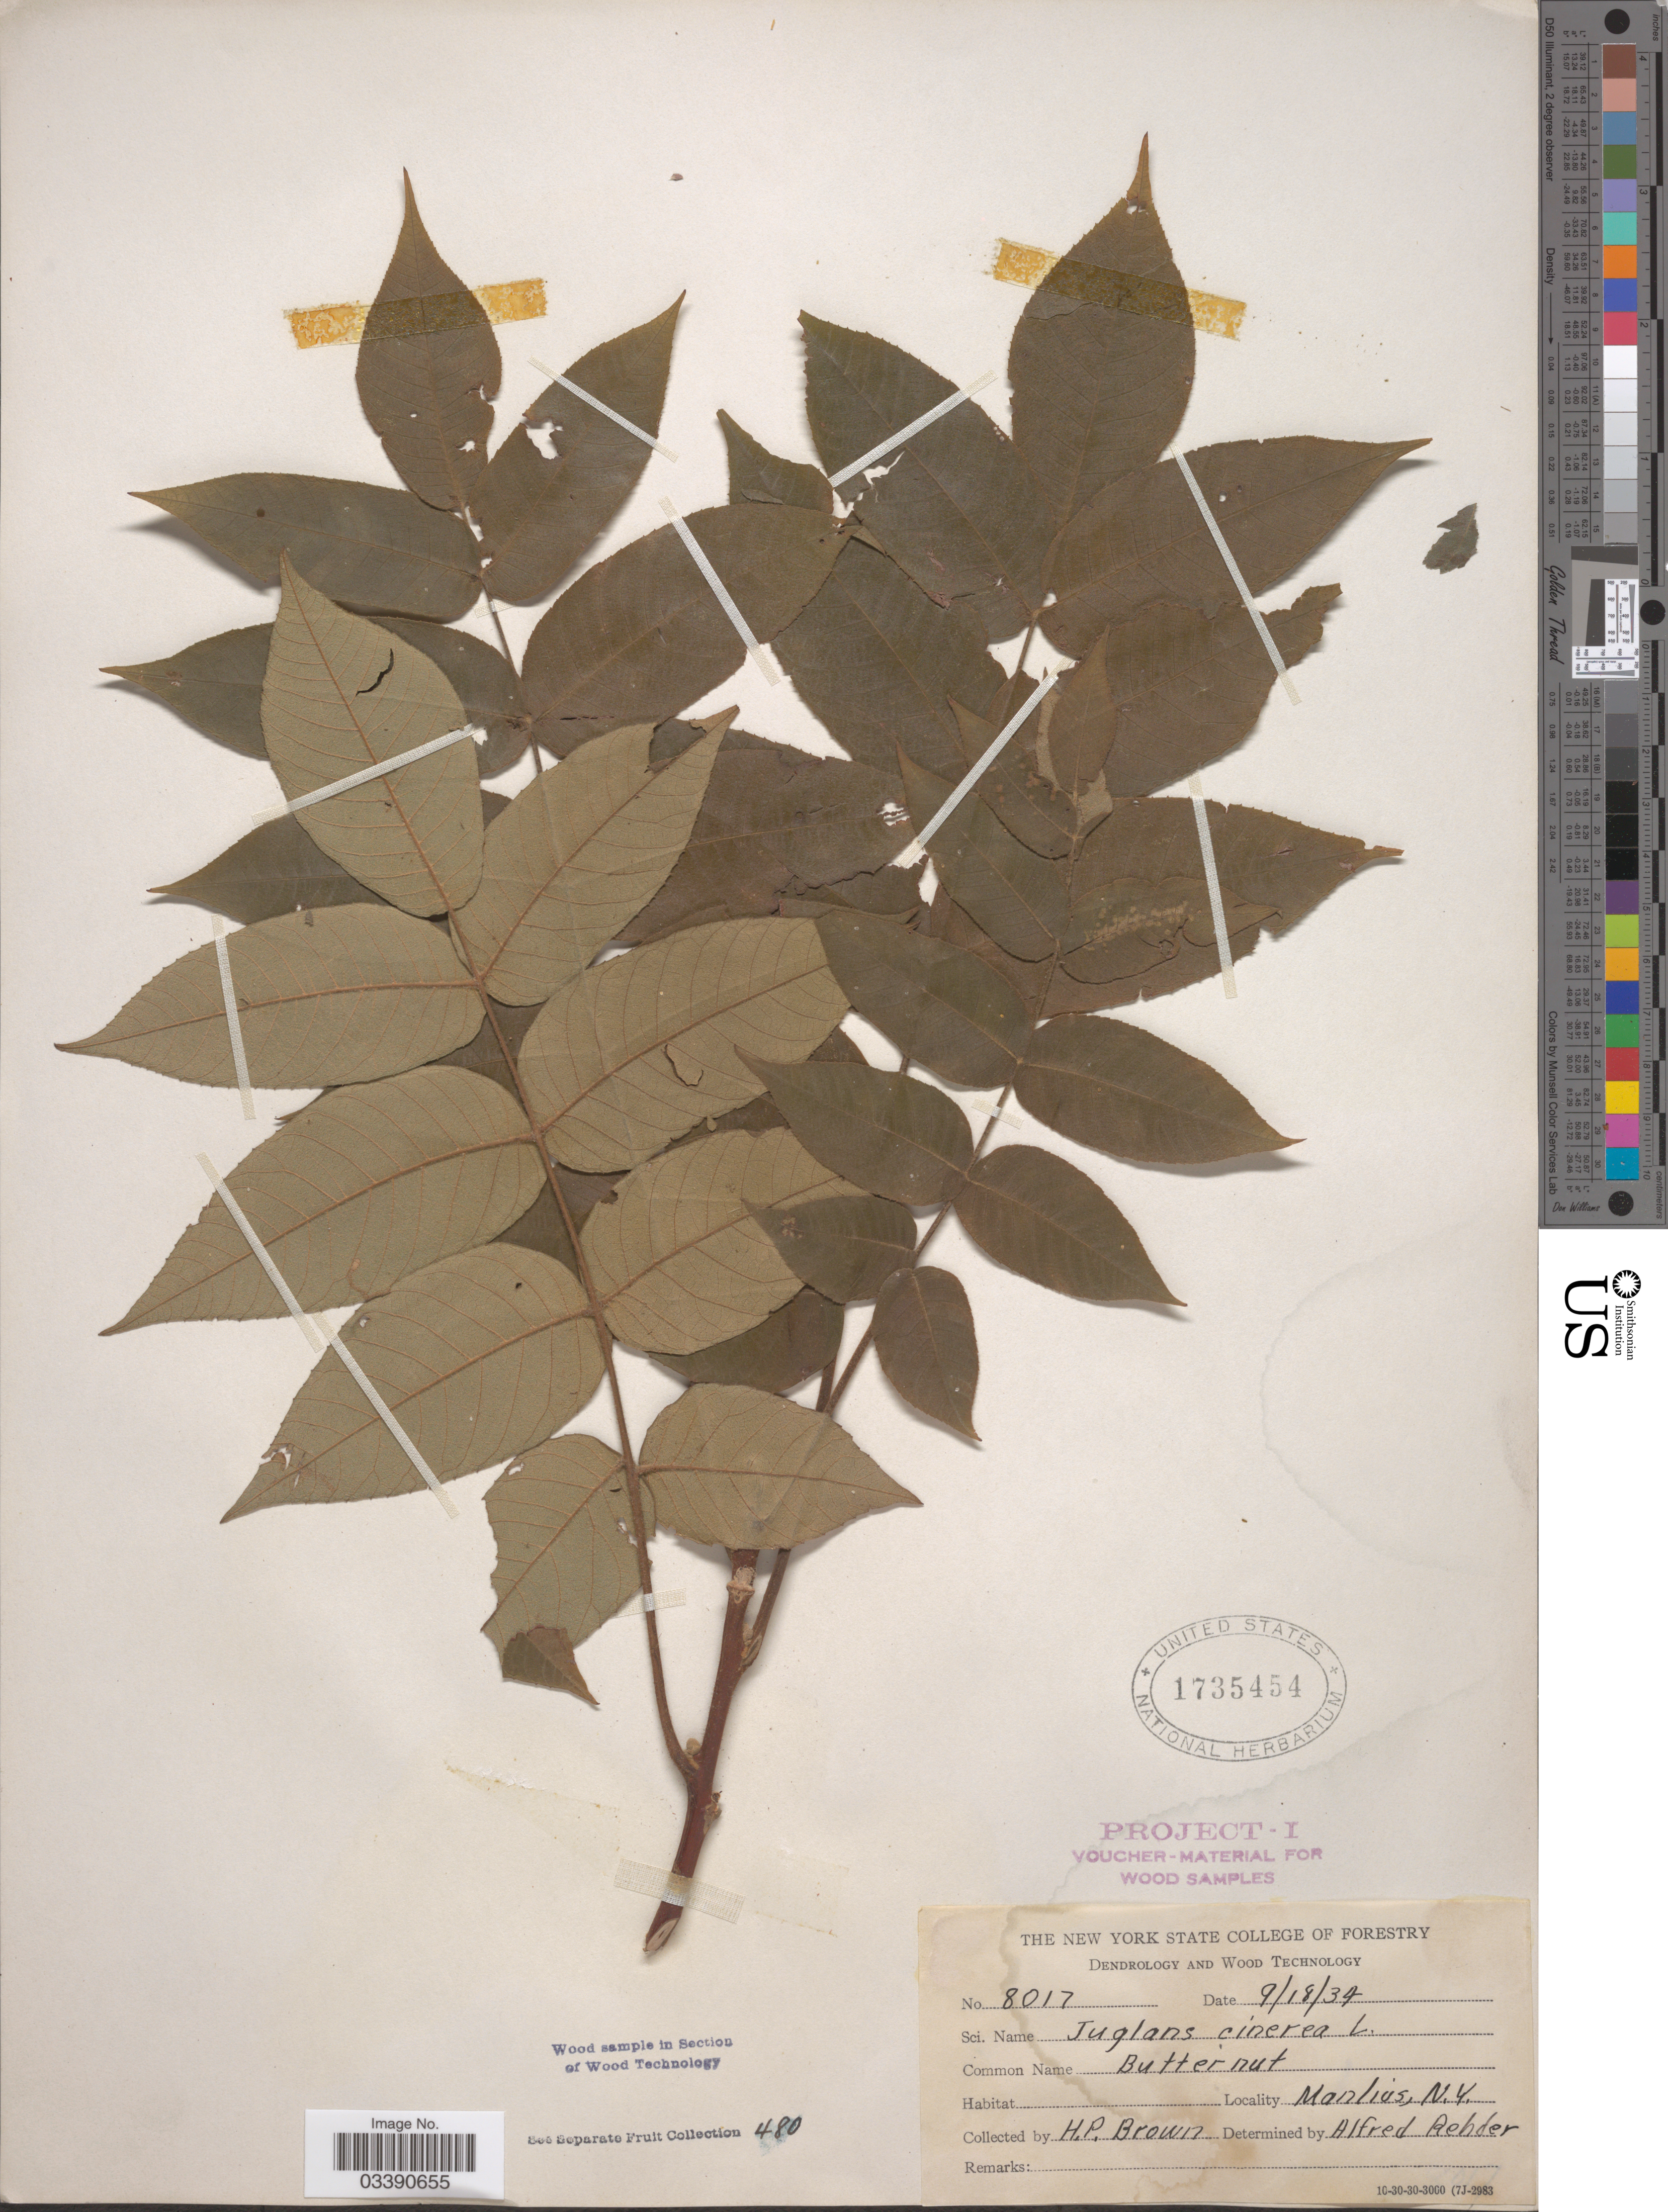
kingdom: Plantae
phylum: Tracheophyta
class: Magnoliopsida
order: Fagales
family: Juglandaceae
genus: Juglans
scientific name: Juglans cinerea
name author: L.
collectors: H. P. Brown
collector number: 8017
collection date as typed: Transcribed d/m/y: 18/9/34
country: United States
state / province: New York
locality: Manlius.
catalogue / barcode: US 1735454